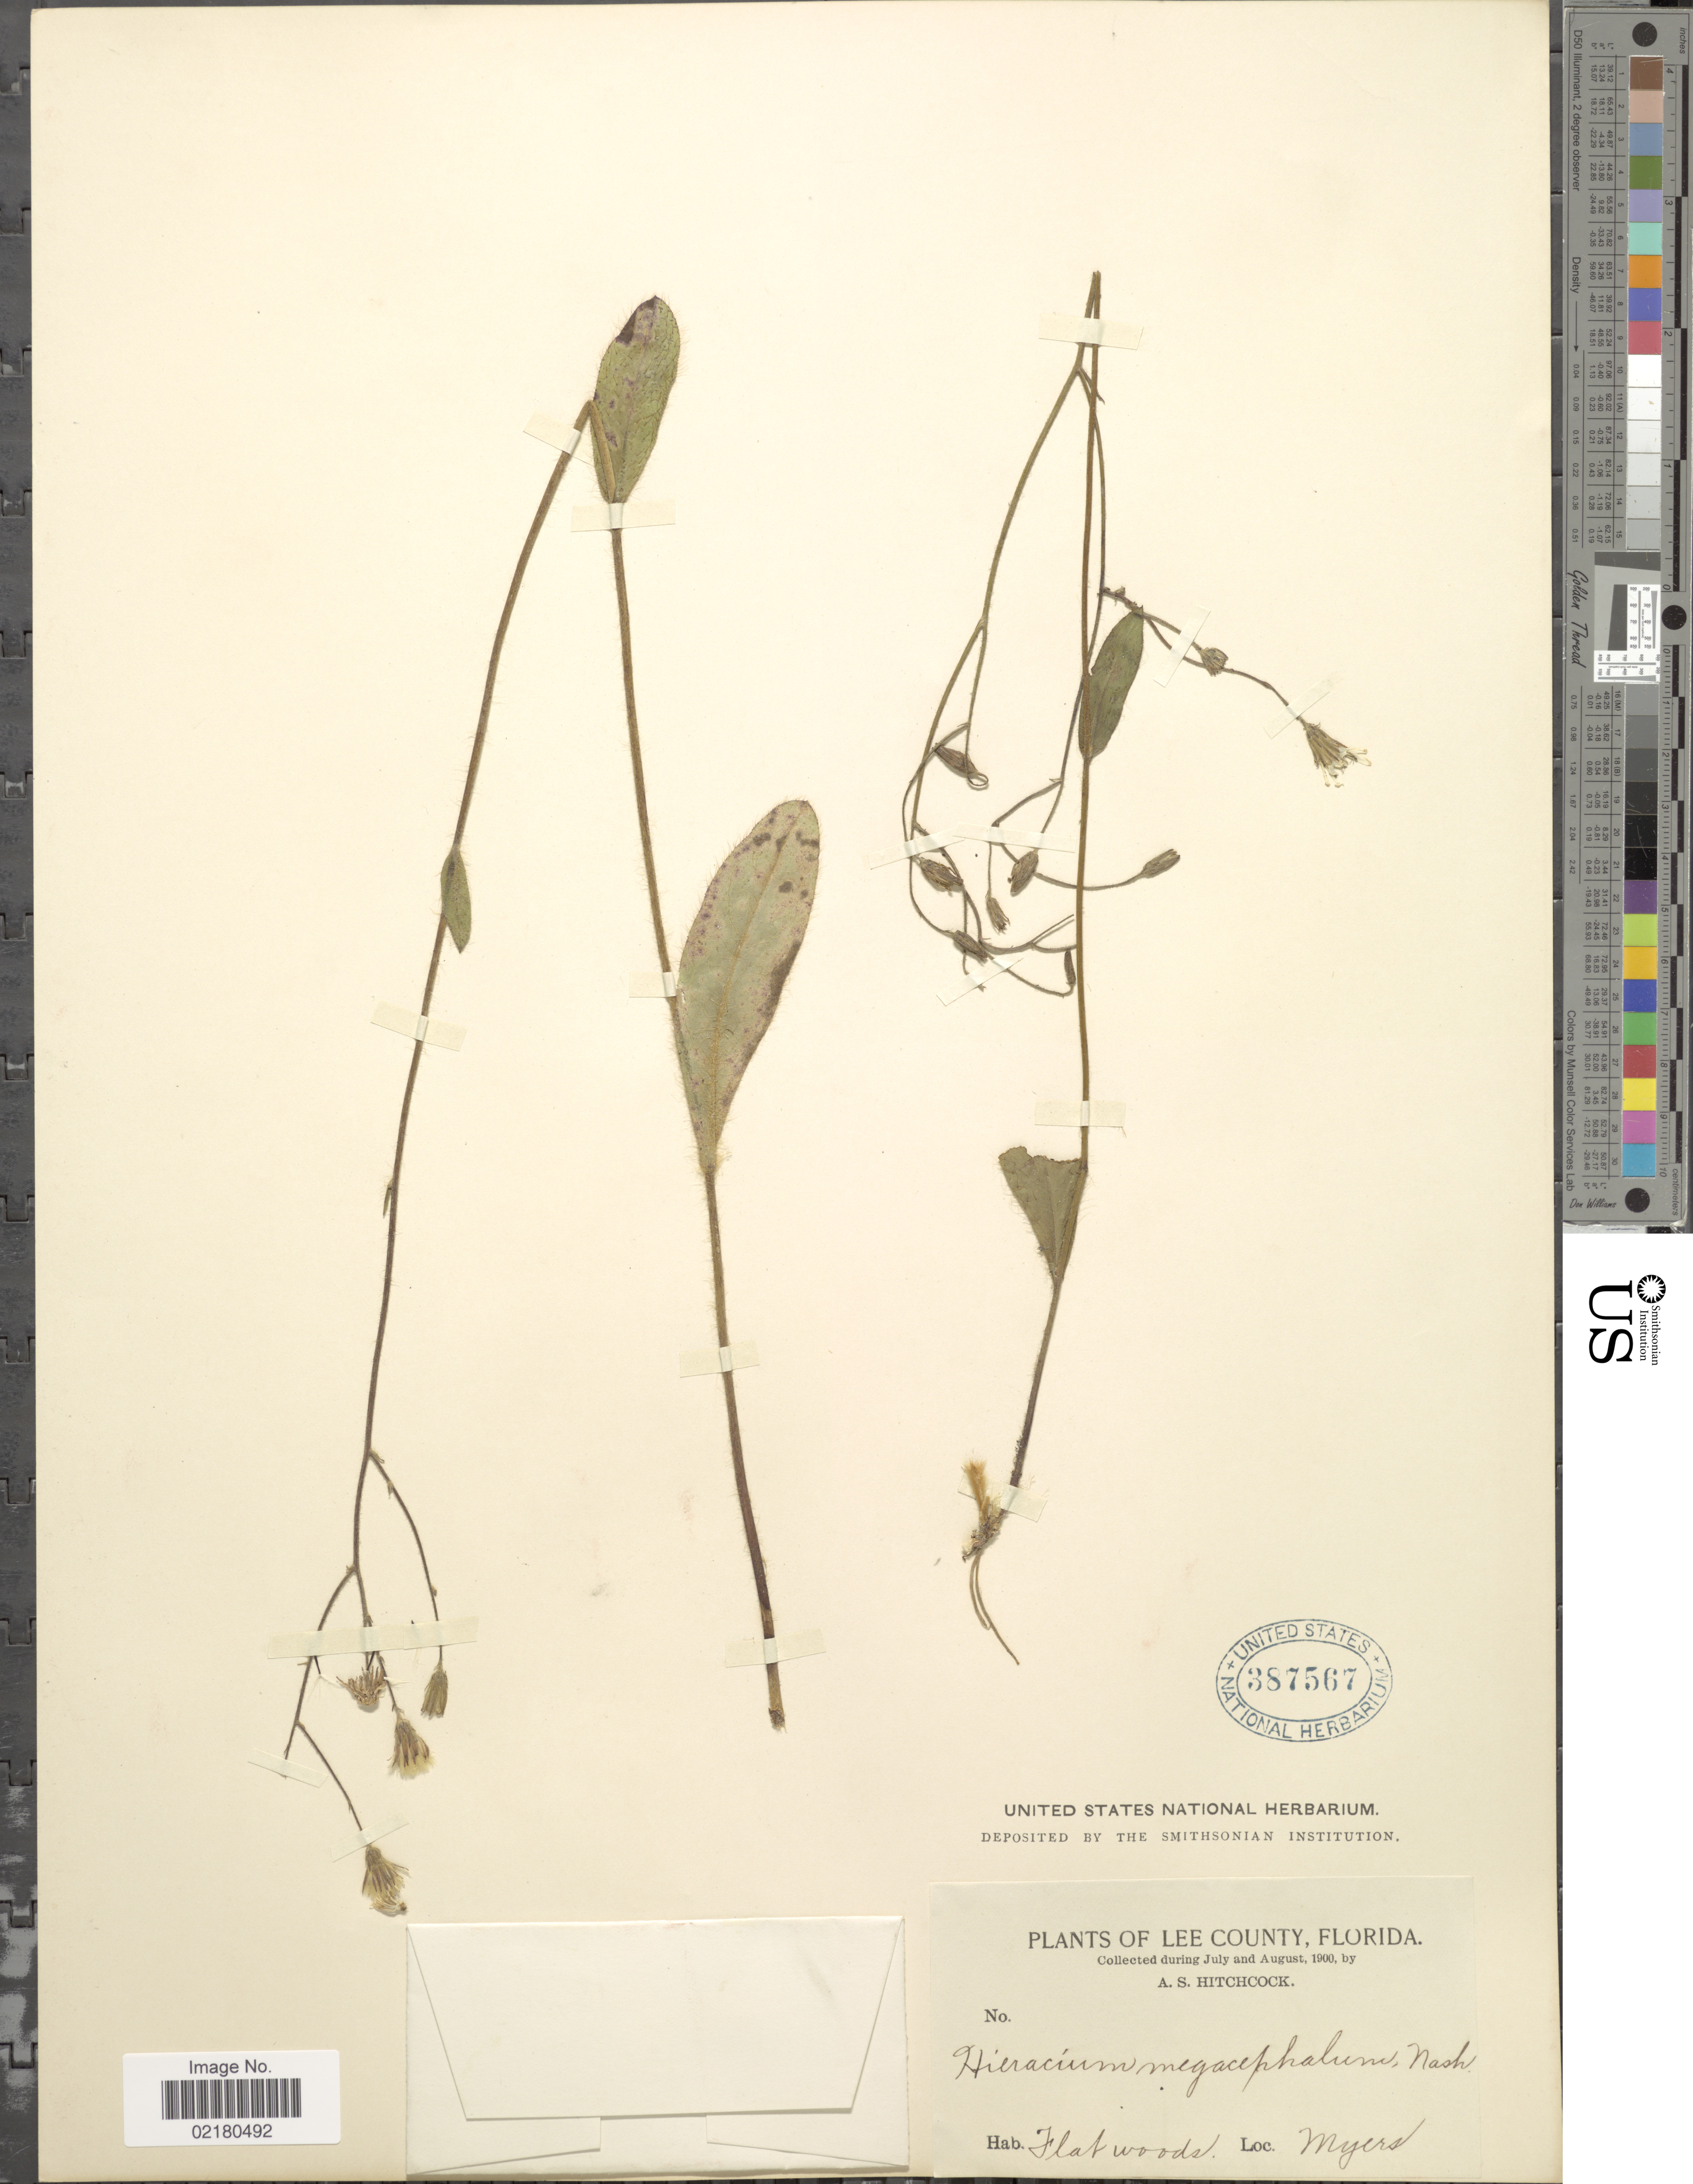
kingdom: Plantae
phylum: Tracheophyta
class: Magnoliopsida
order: Asterales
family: Asteraceae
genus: Hieracium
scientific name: Hieracium megacephalon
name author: Nash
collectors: A. S. Hitchcock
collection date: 1900-07/1900-08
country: United States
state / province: Florida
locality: Myers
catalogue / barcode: US 387567